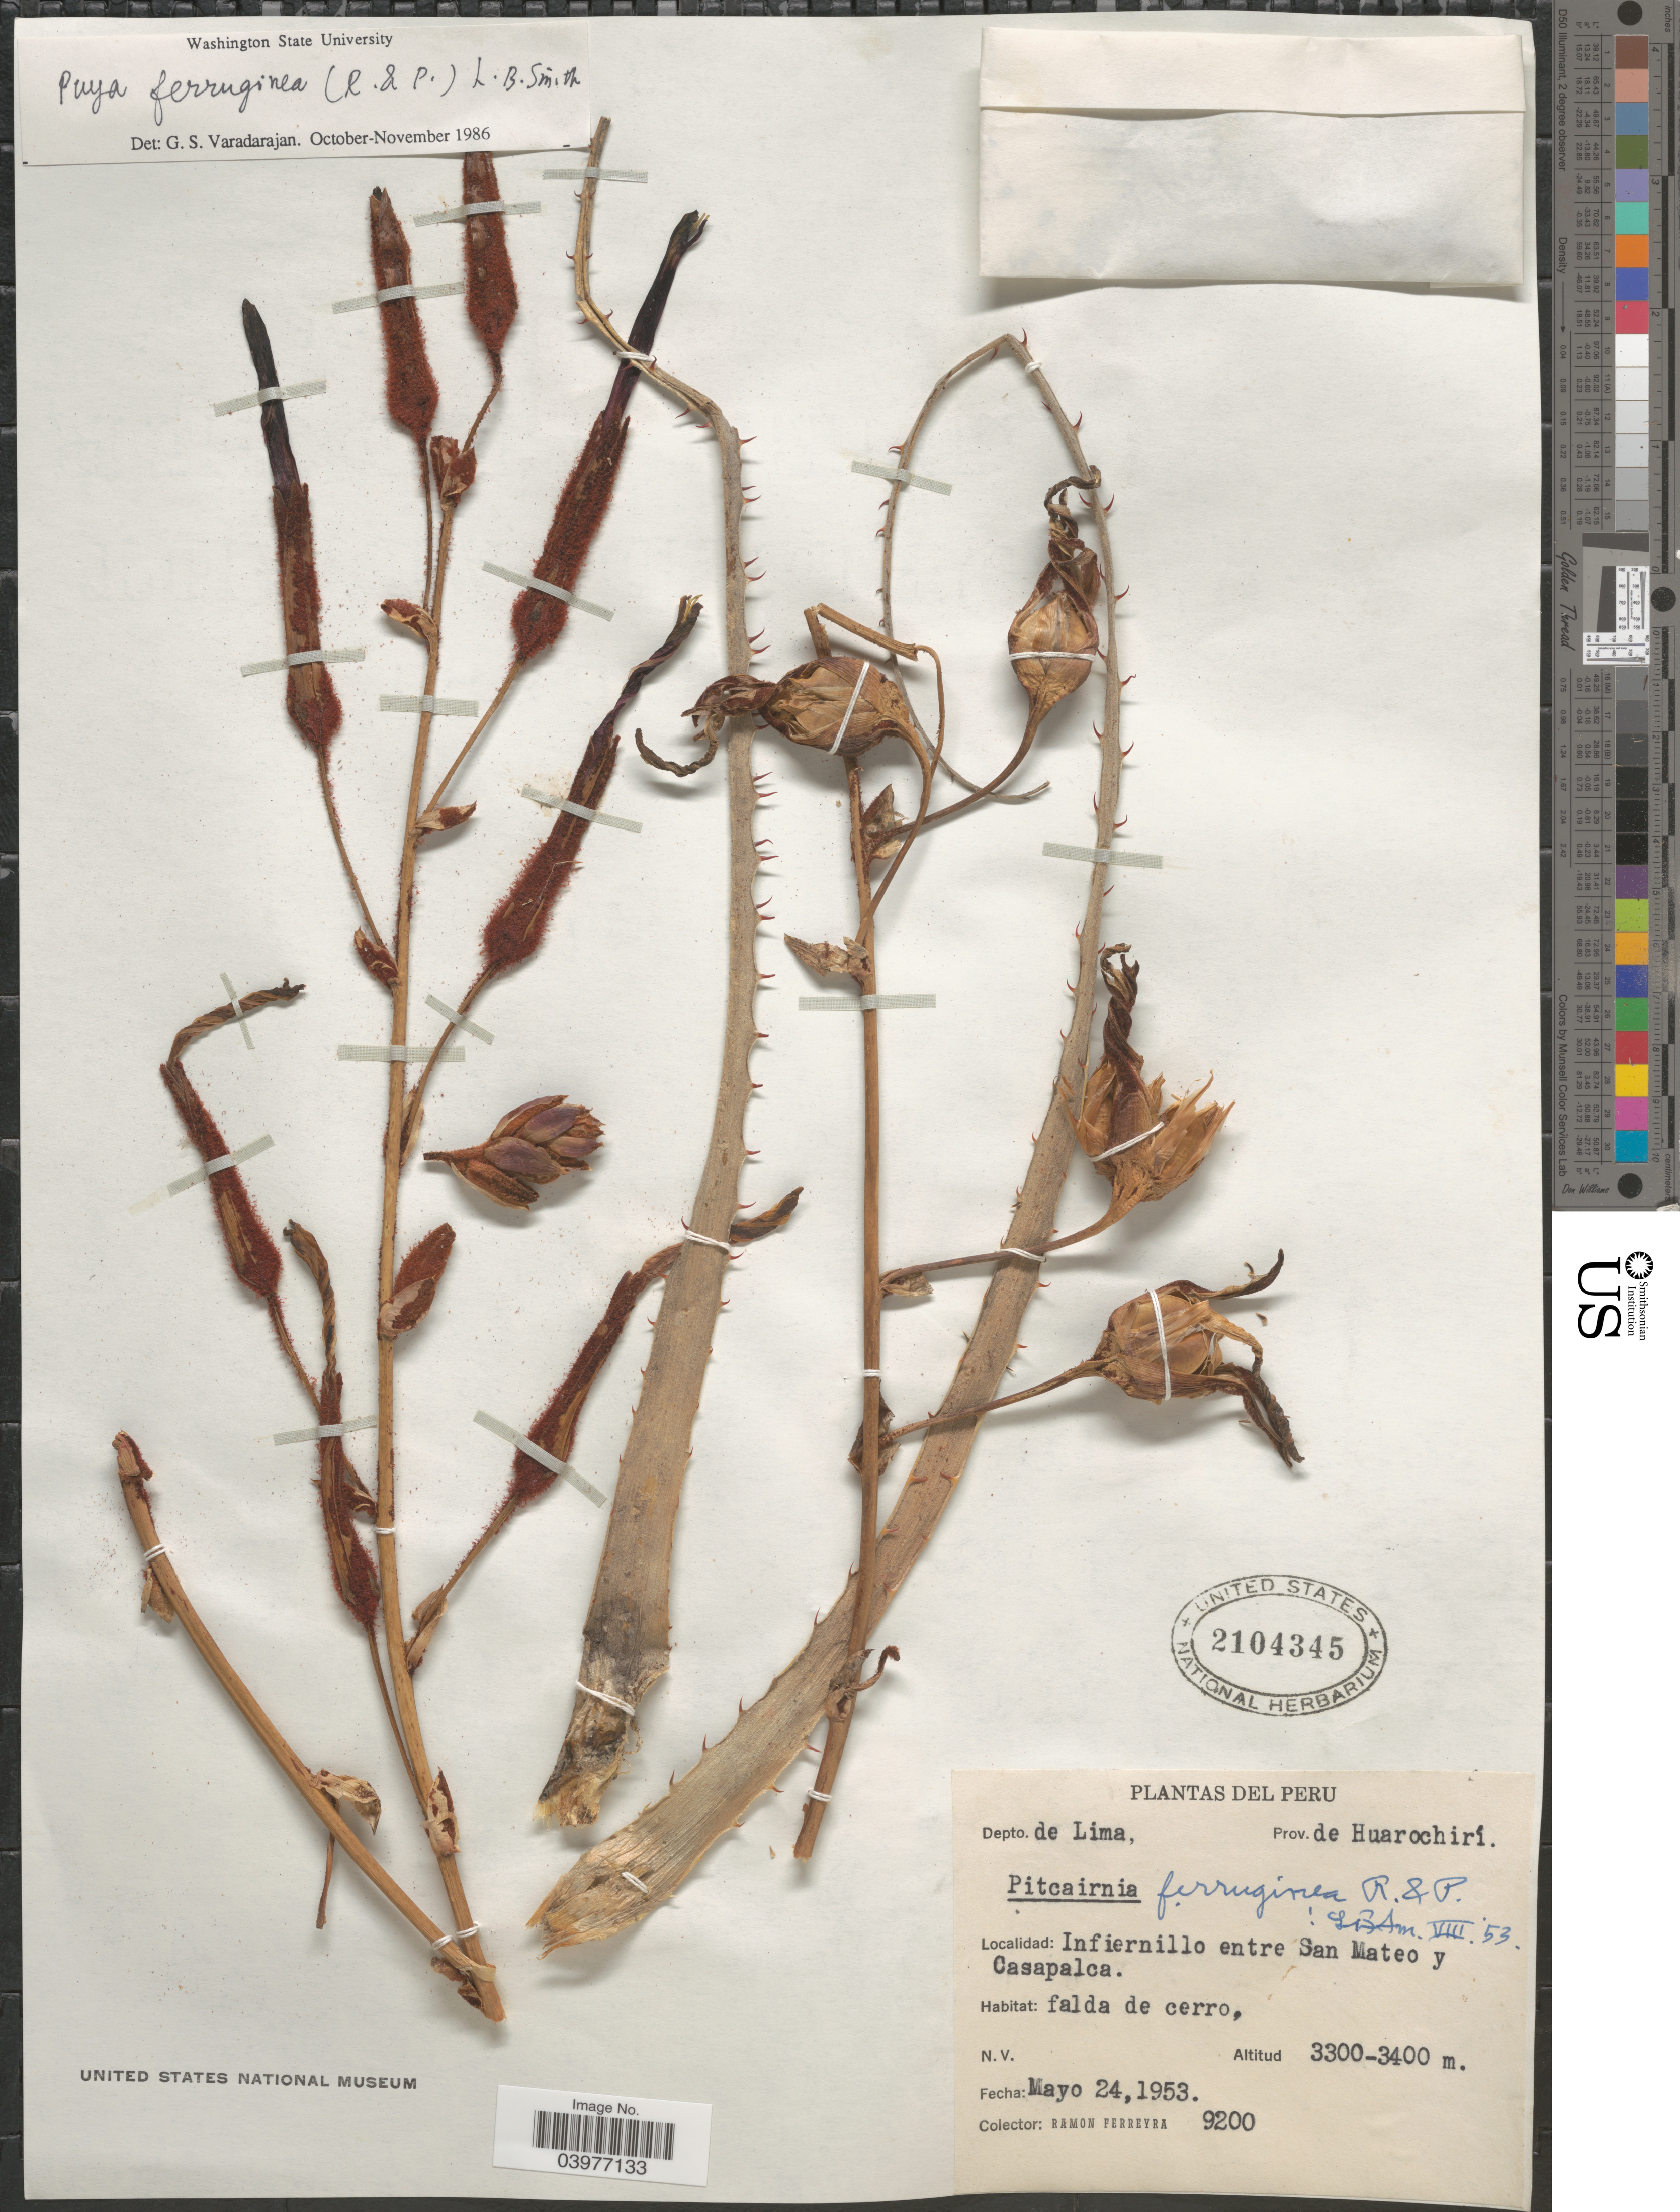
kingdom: Plantae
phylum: Tracheophyta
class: Liliopsida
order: Poales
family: Bromeliaceae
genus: Puya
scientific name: Puya ferruginea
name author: (Ruiz & Pav.) L.B. Sm.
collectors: R. A. Ferreyra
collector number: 9200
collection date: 1953-05-24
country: Peru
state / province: Lima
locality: Depto. de Lima. Prov. de Huarochirí. Infiernillo entre San Mateo y Casapalca.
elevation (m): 3300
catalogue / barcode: US 2104345